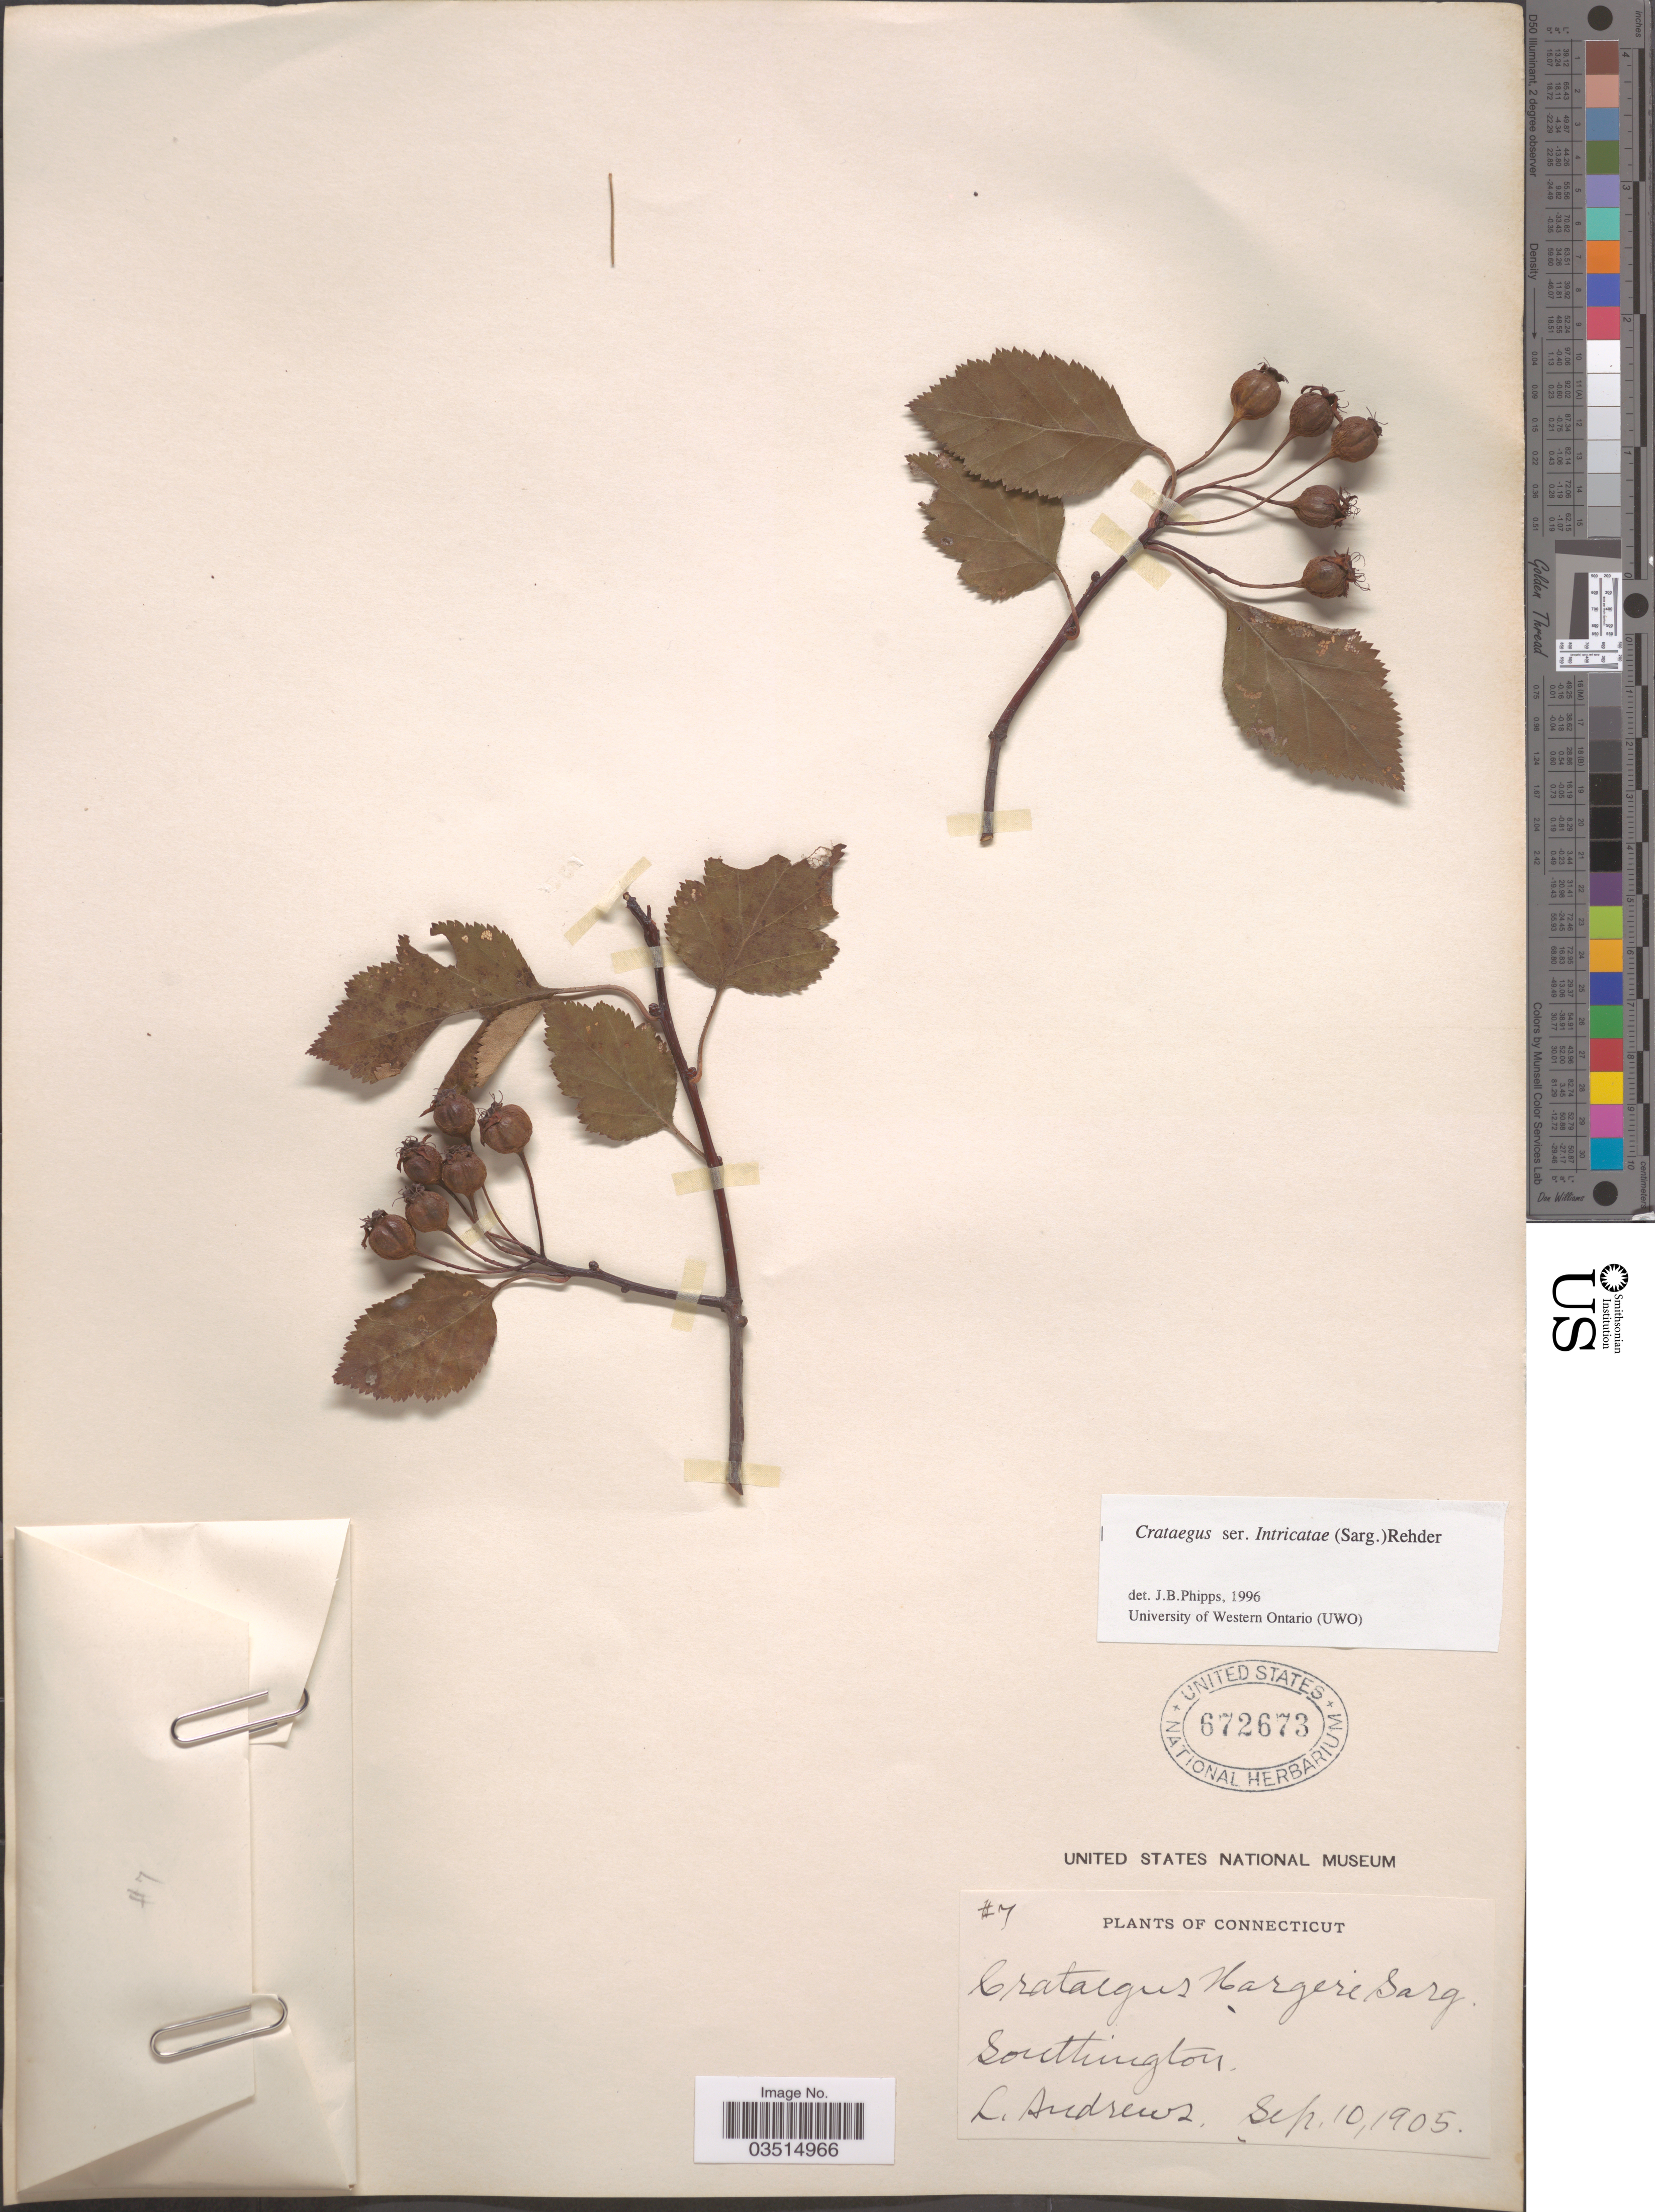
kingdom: Plantae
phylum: Tracheophyta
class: Magnoliopsida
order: Rosales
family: Rosaceae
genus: Crataegus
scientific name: Crataegus hargeri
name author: Sarg.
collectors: L. Andrews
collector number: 7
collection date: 1905-09-10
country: United States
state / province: Connecticut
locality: Southington.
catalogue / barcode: US 672673